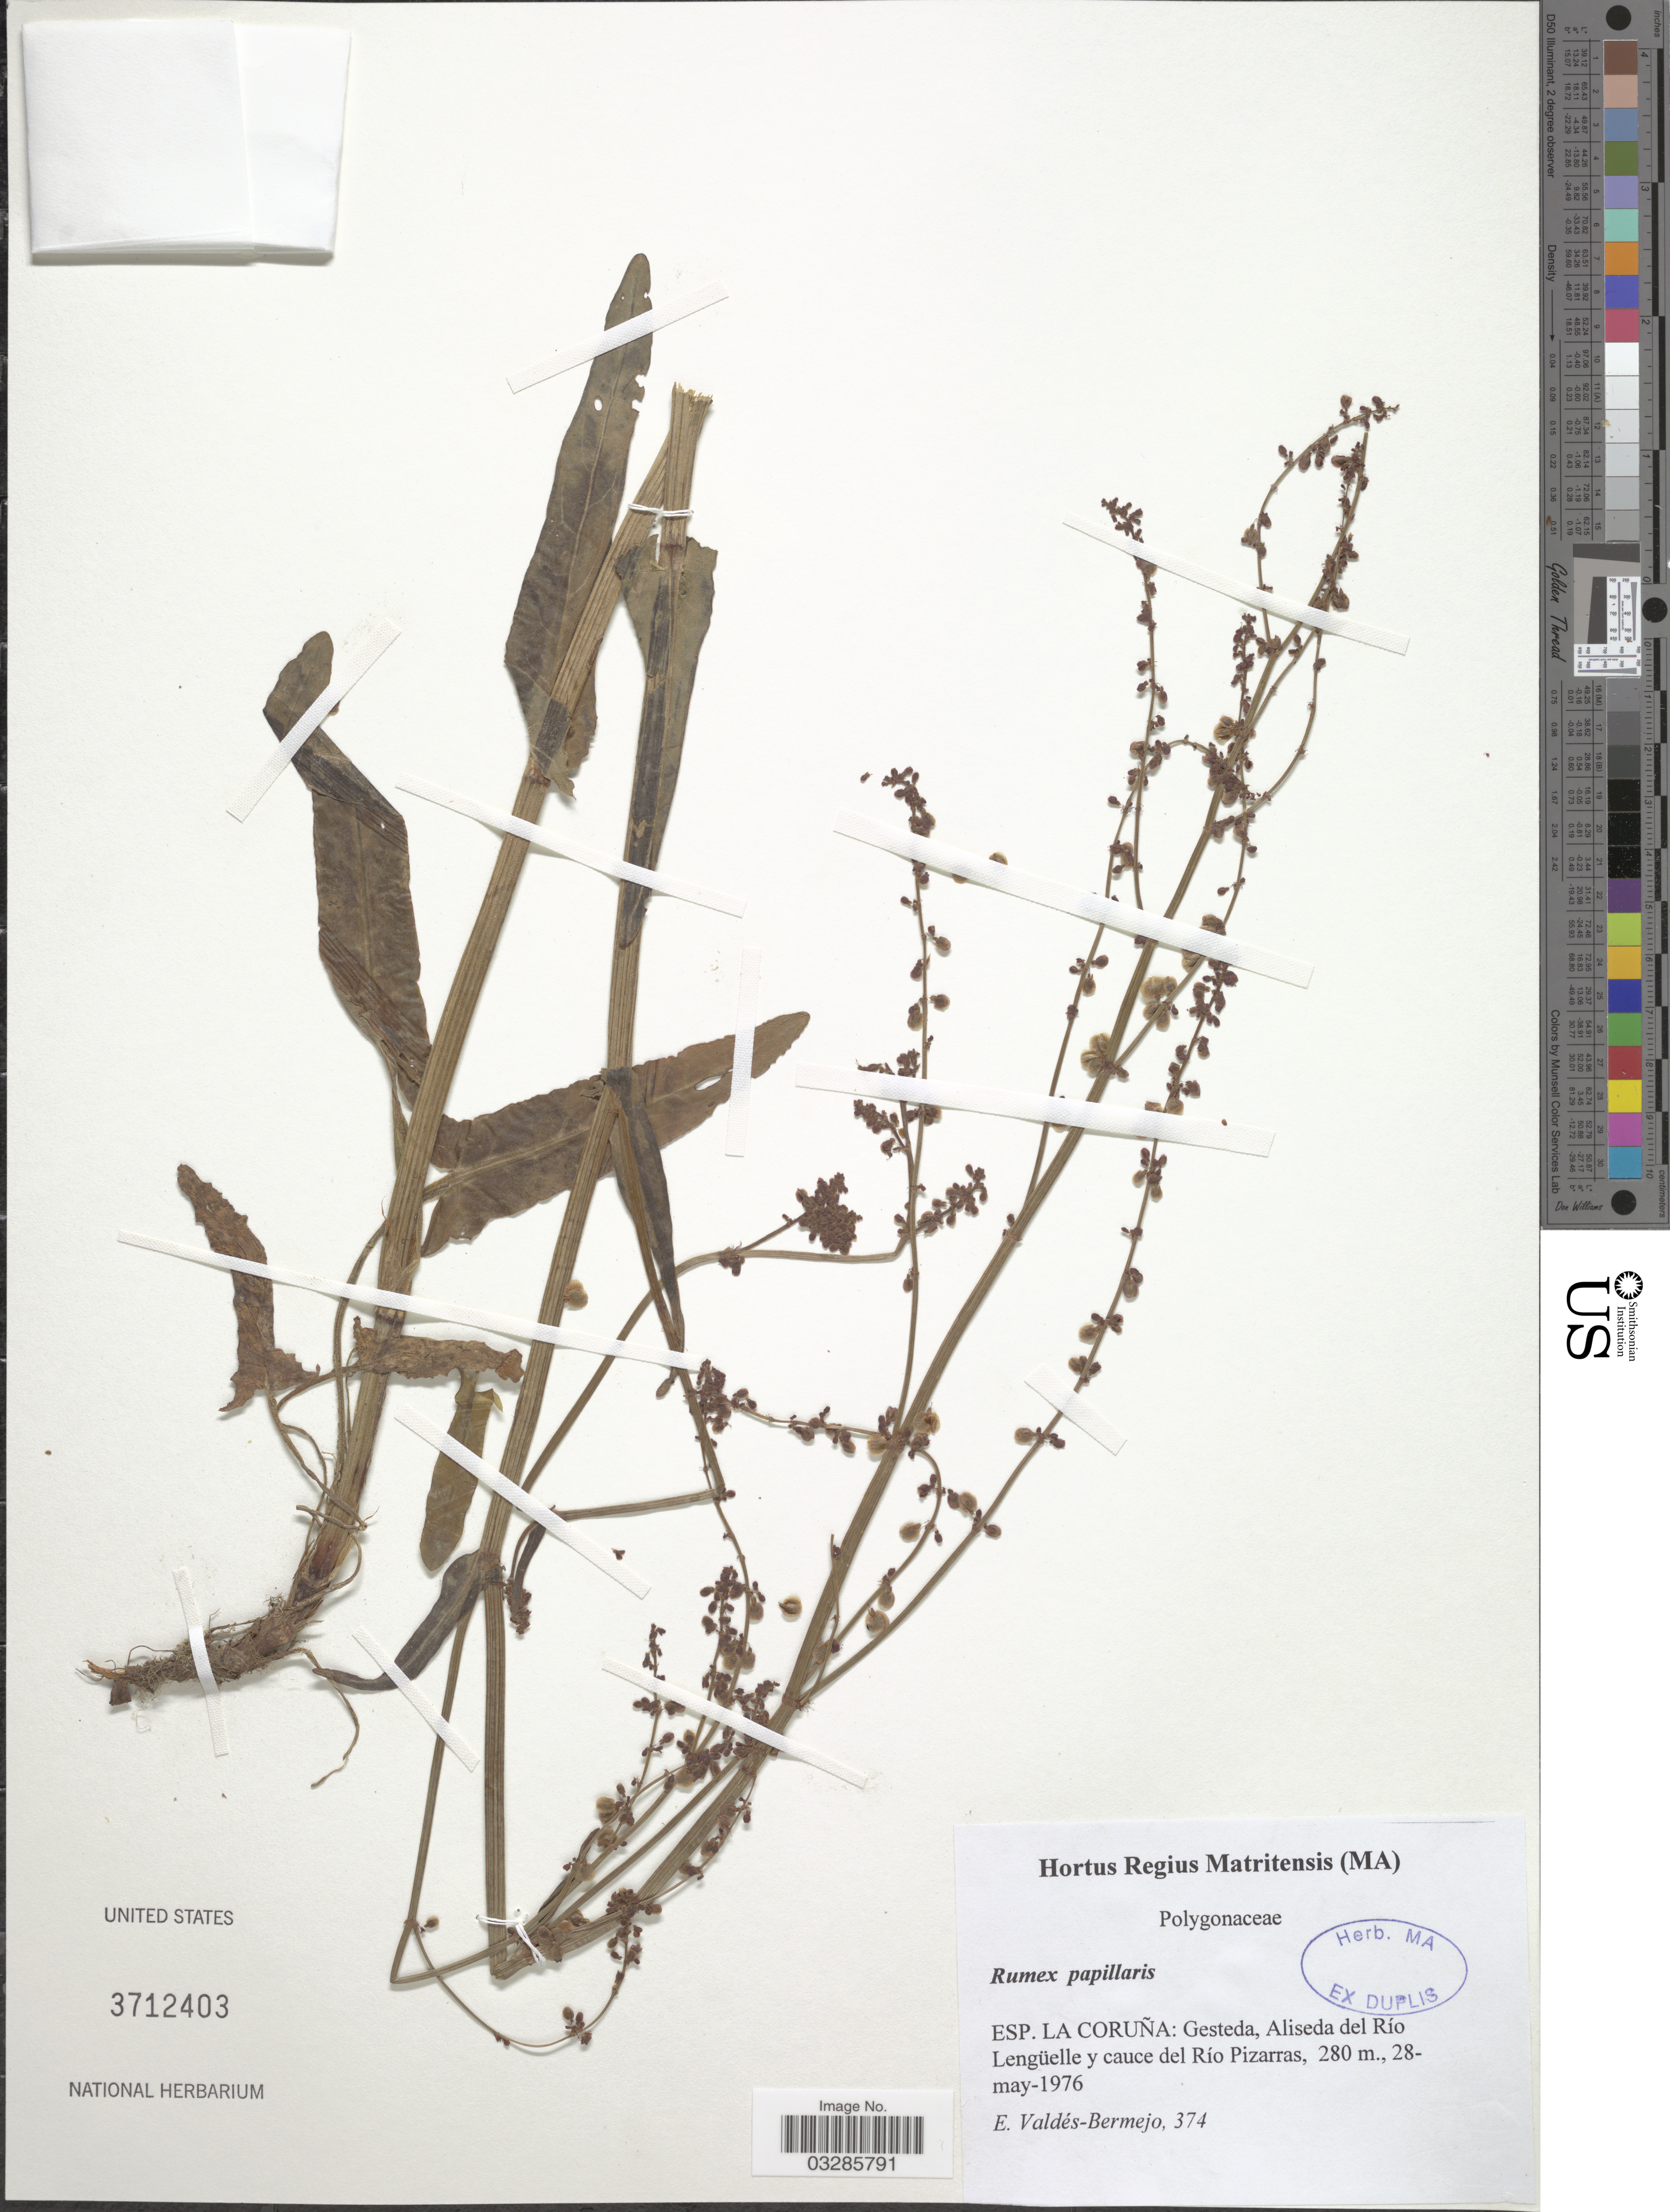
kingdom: Plantae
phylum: Tracheophyta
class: Magnoliopsida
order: Caryophyllales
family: Polygonaceae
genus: Rumex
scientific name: Rumex papillaris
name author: Boiss. & Reut.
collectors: E. Valdes Bermejo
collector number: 374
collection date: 1976-05-28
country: Spain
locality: Esp. La Coruña: Gesteda, Aliseda del Río Lengüelle y cause del Río Pizarras.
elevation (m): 280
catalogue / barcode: US 3712403